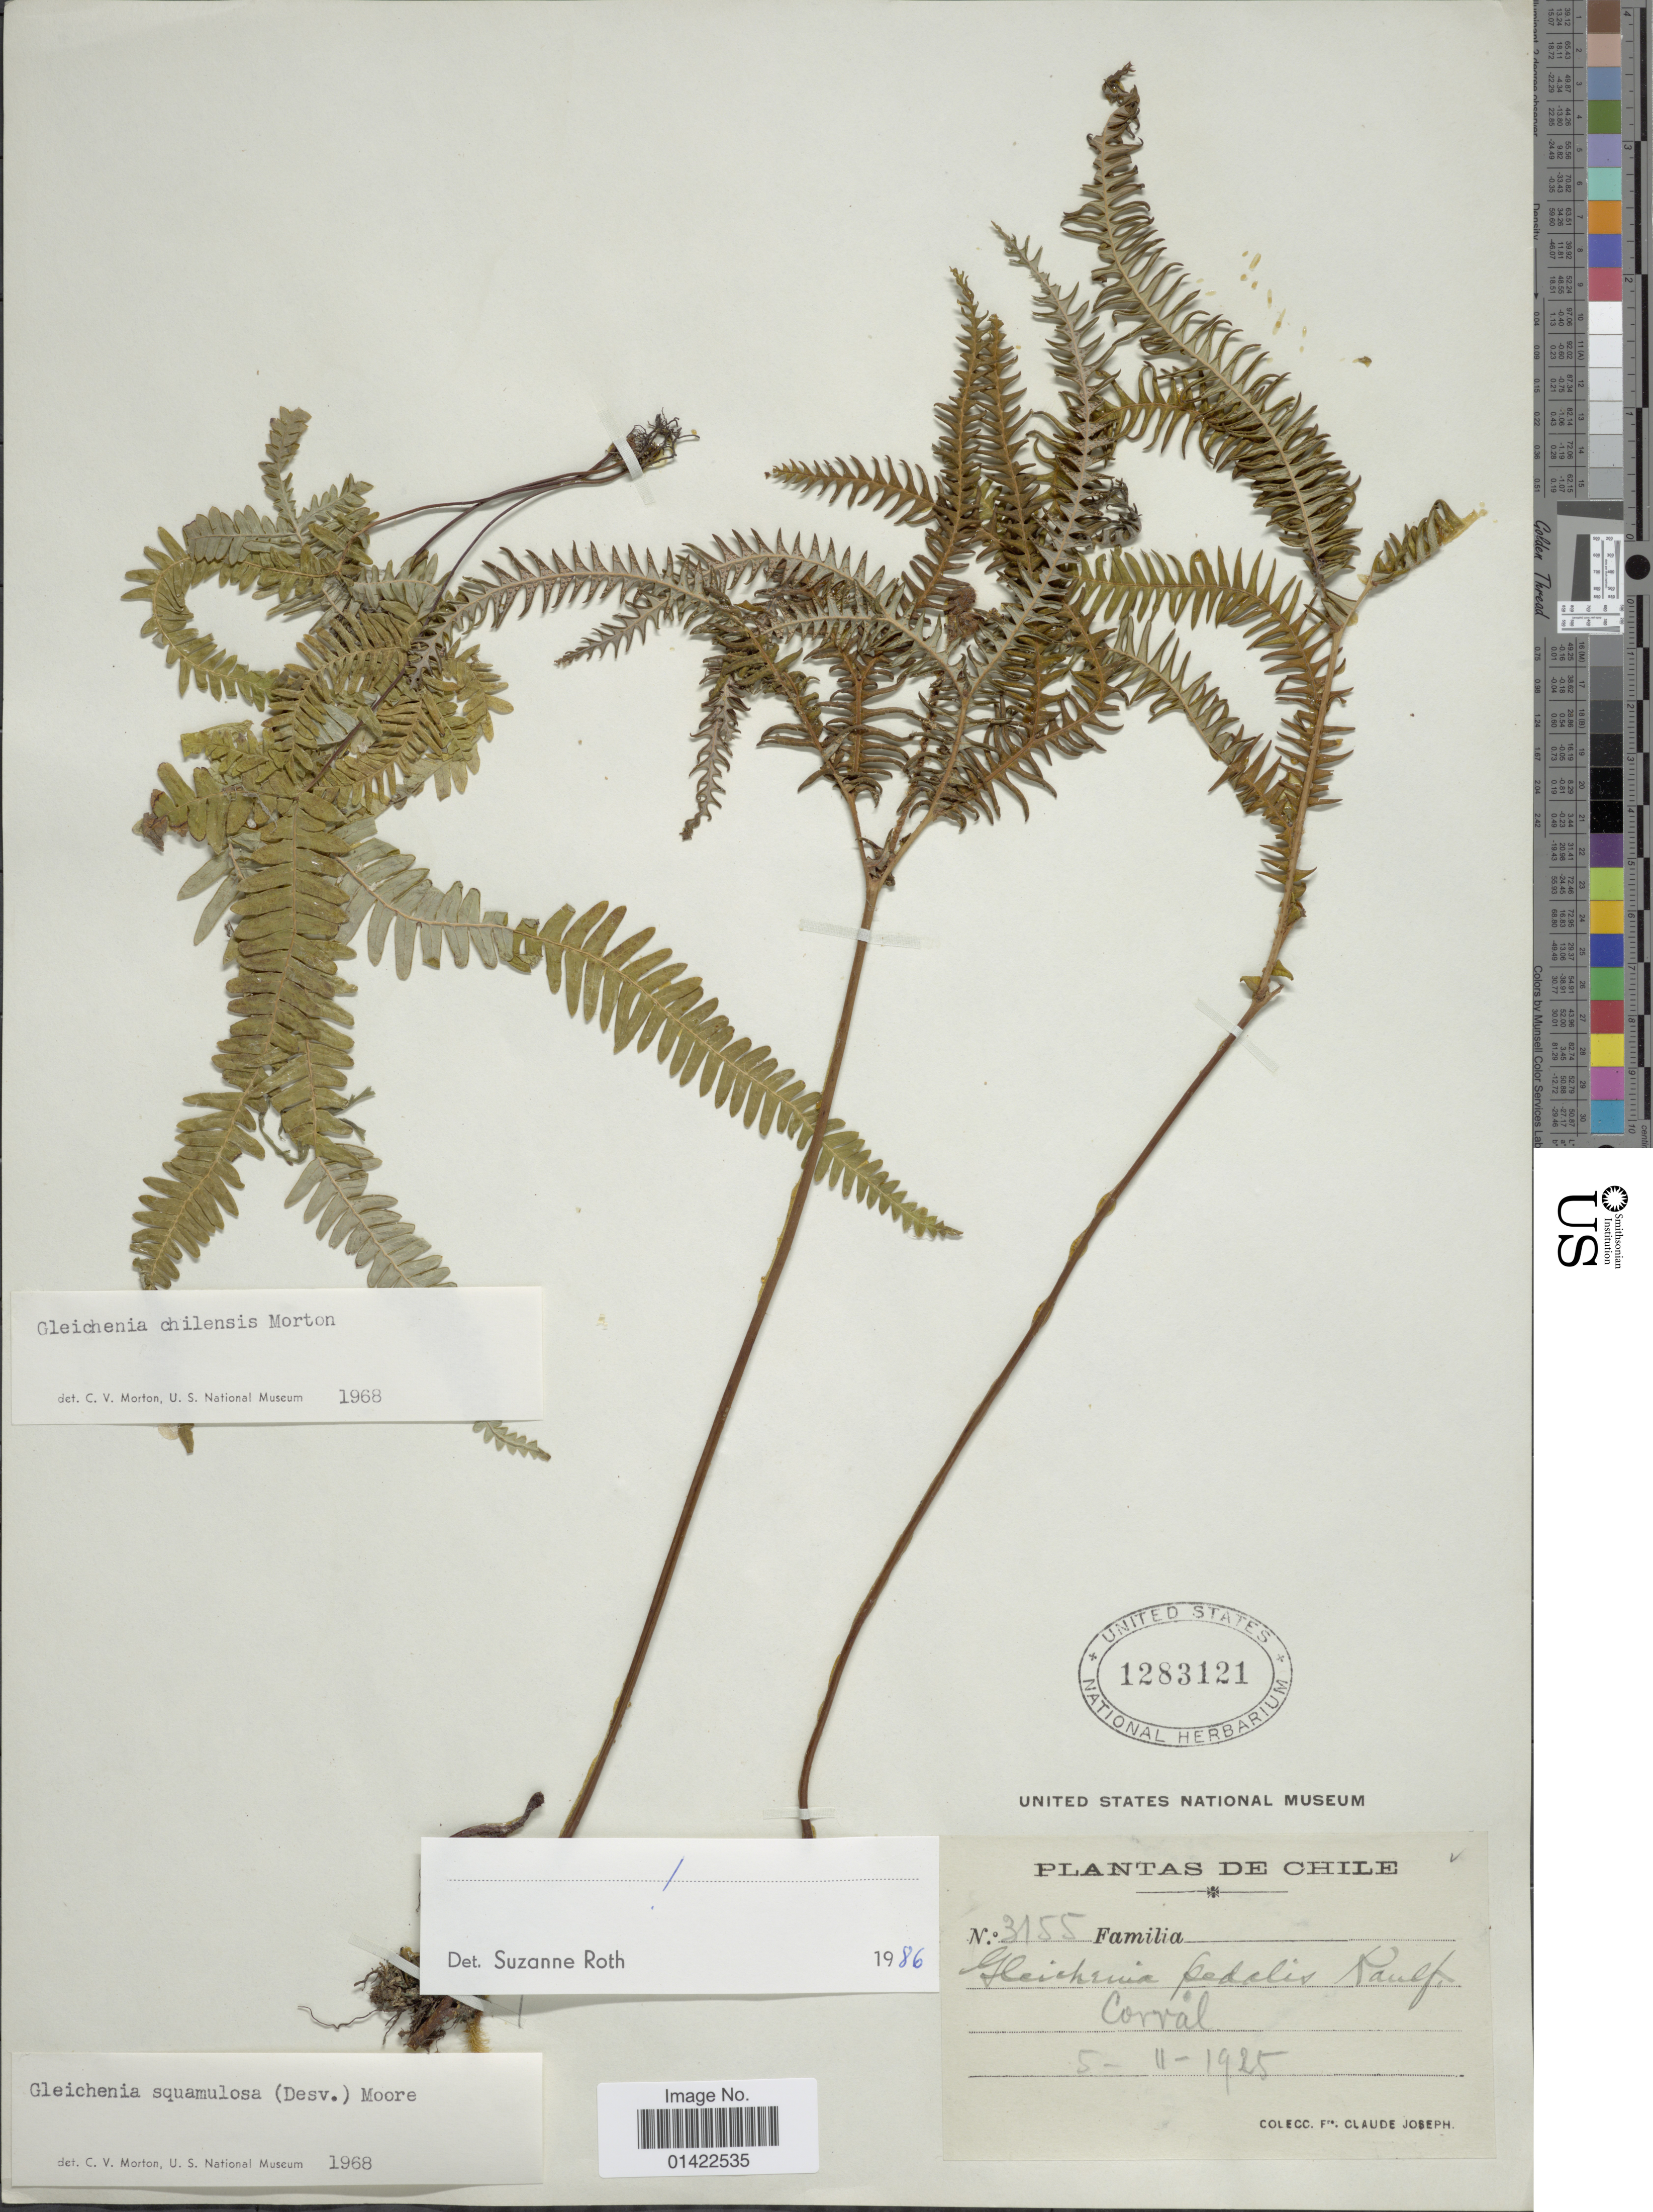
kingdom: Plantae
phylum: Tracheophyta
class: Polypodiopsida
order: Gleicheniales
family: Gleicheniaceae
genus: Sticherus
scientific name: Sticherus quadripartitus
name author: (Poir.) Ching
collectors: Frere Claude Joseph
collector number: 3155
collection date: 1925-11-05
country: Chile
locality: Corrål